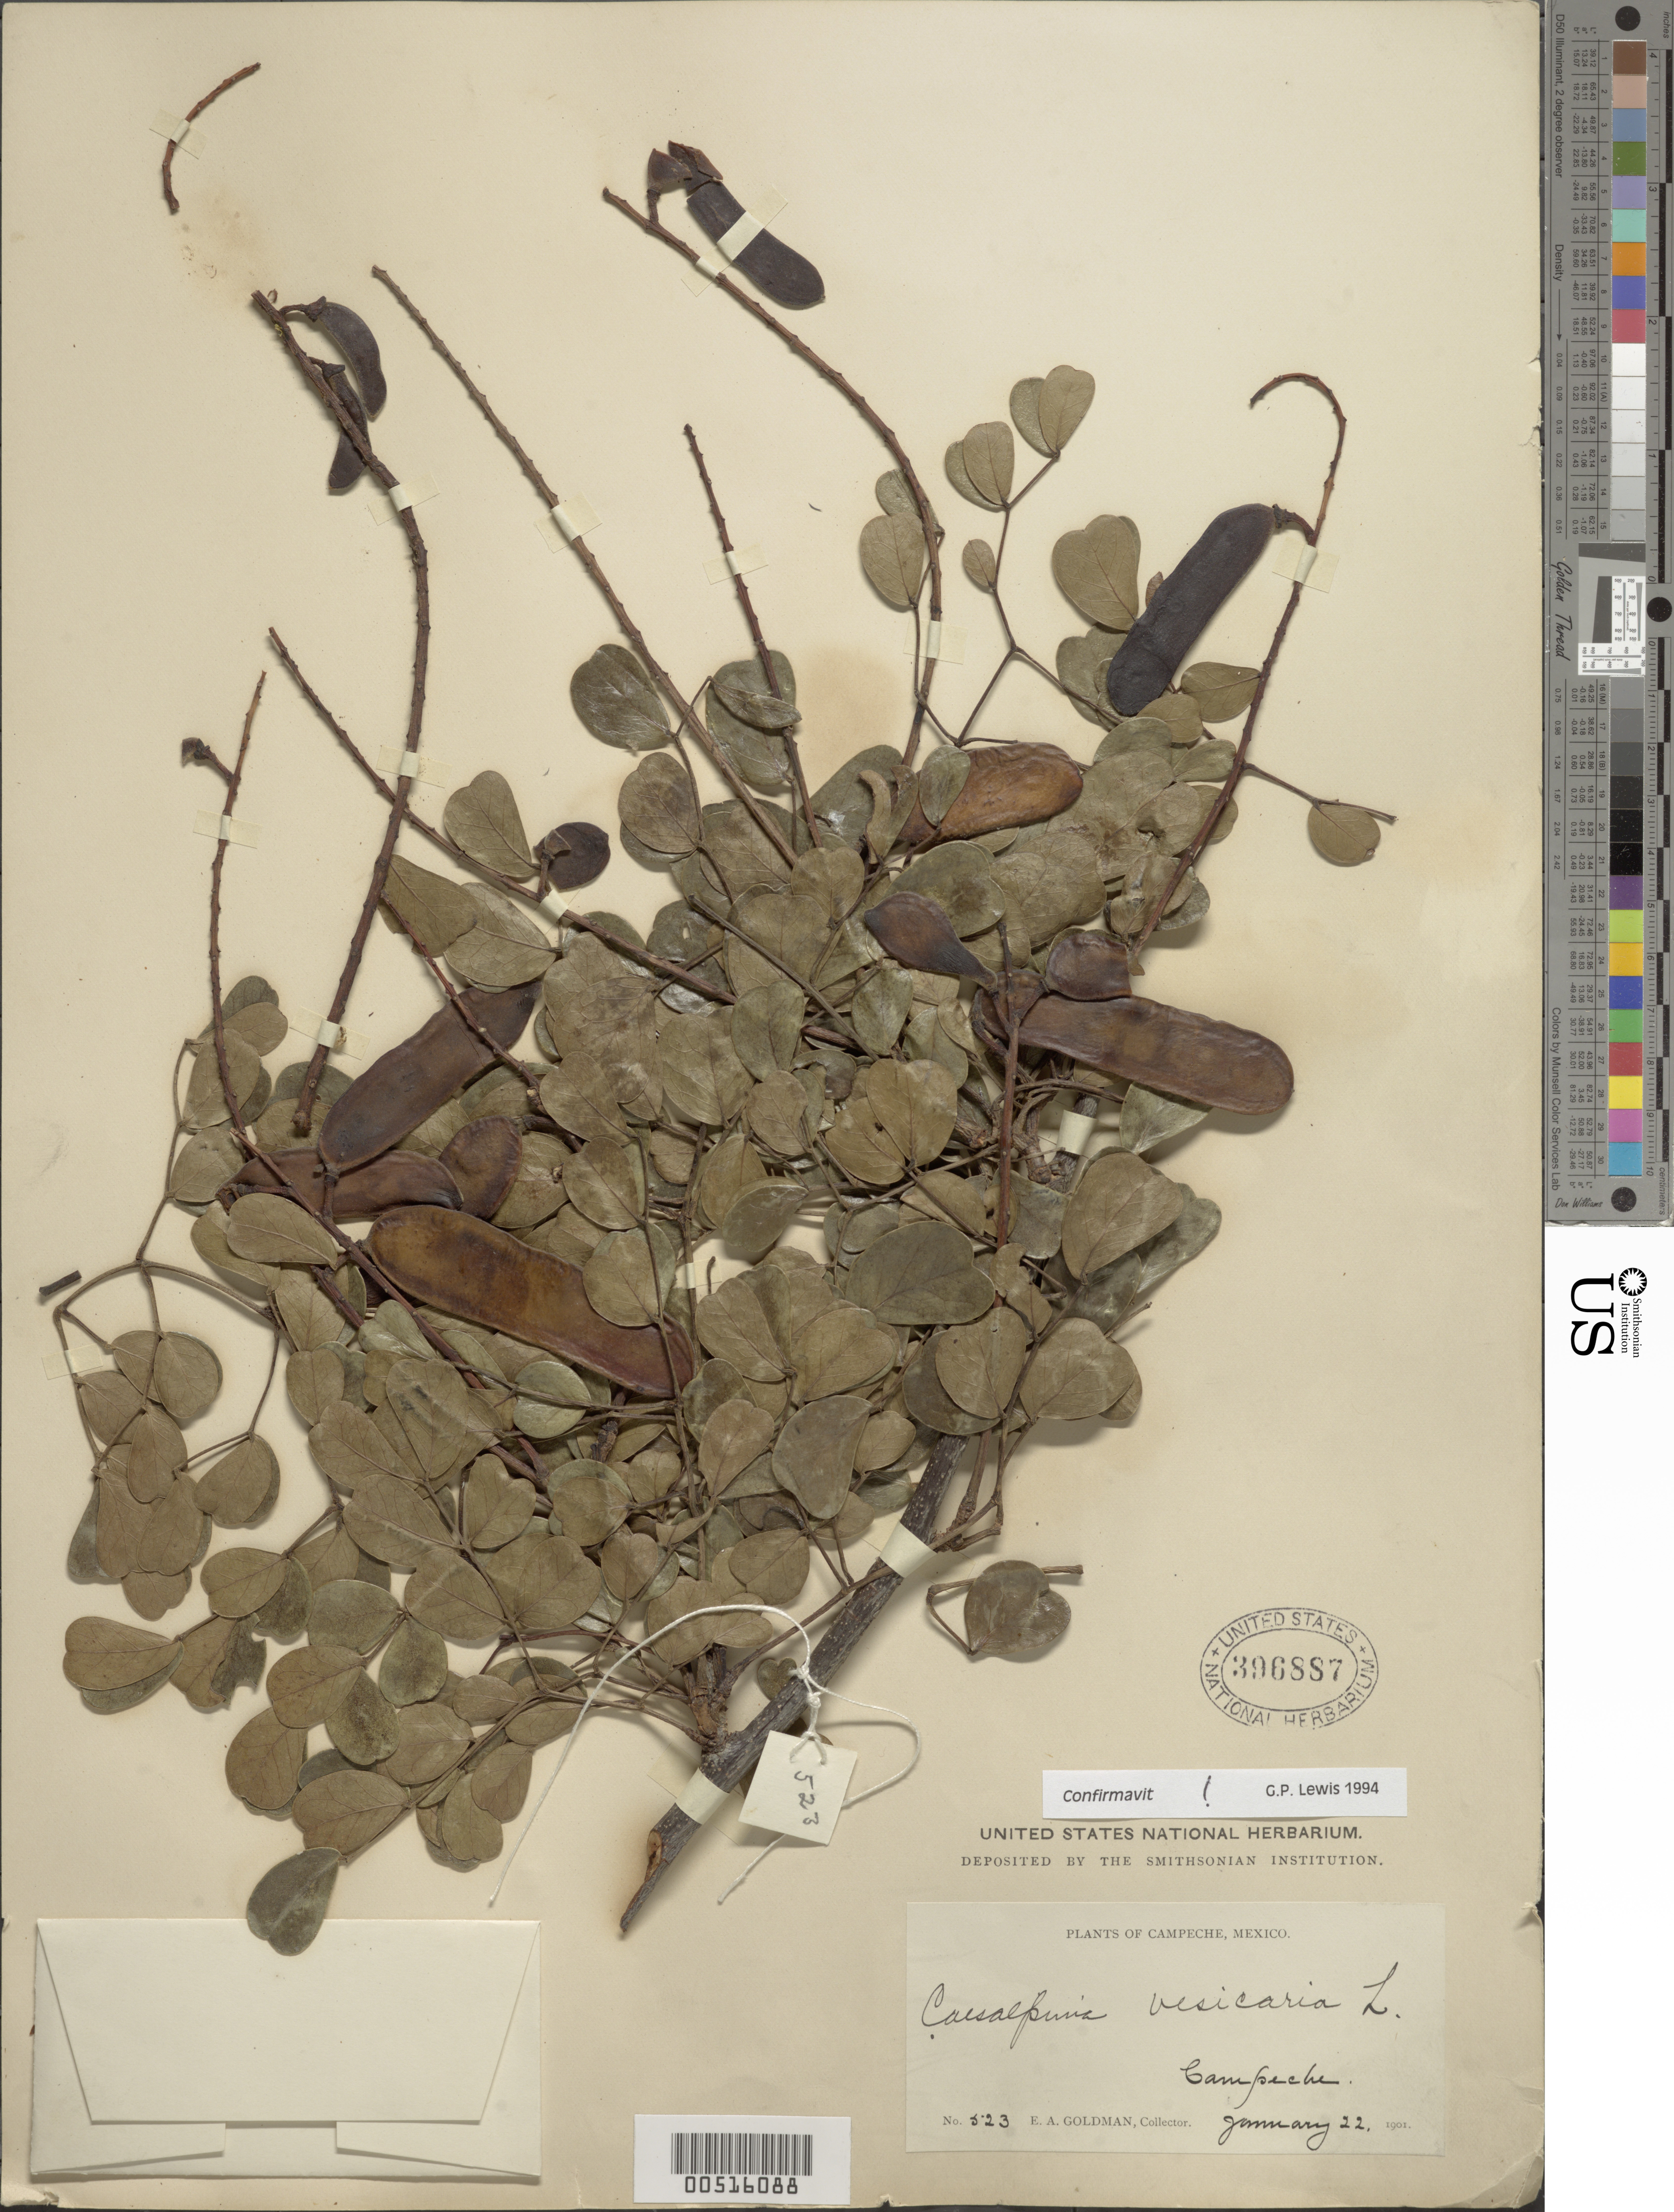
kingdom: Plantae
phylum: Tracheophyta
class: Magnoliopsida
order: Fabales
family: Fabaceae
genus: Tara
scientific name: Tara vesicaria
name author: (L.) Molinari et al.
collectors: E. A. Goldman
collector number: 523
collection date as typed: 22 Jan 1901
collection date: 1901-01-22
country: Mexico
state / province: Campeche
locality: Campeche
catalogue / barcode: US 396887